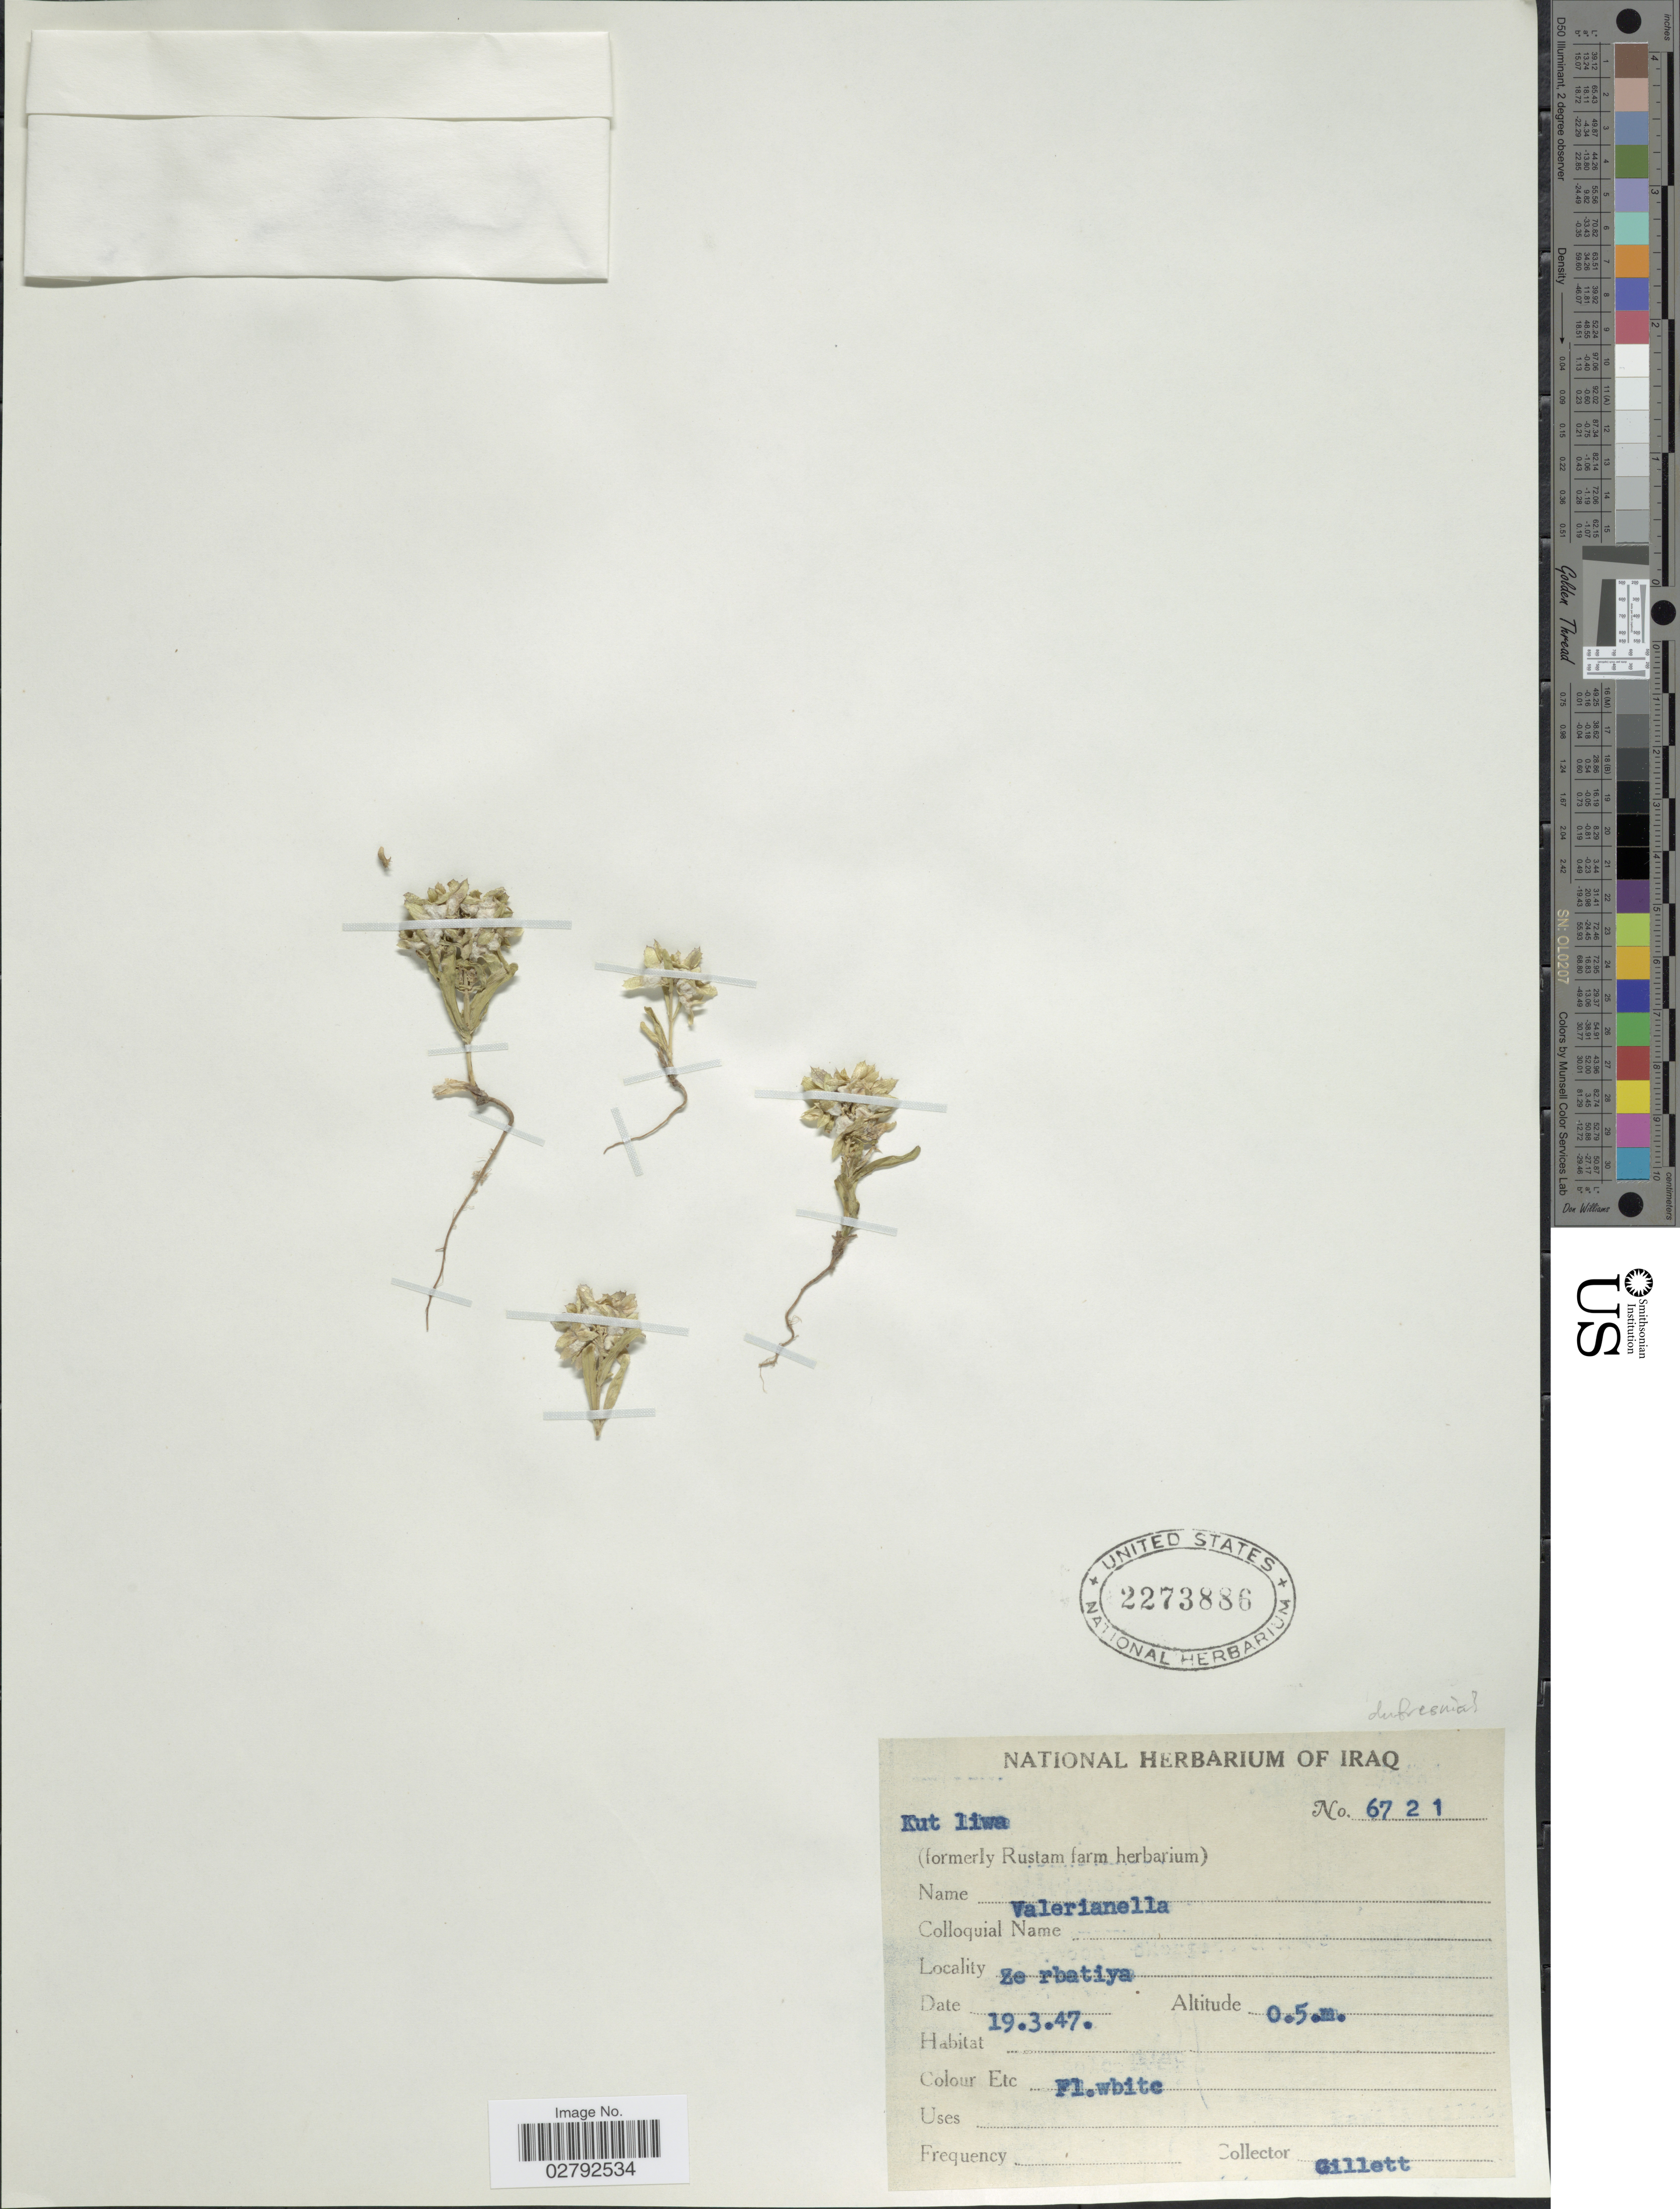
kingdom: Plantae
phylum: Tracheophyta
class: Magnoliopsida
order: Dipsacales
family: Caprifoliaceae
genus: Valerianella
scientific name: Valerianella dufresnia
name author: Bunge ex Boiss.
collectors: Gillett, --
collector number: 6721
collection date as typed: Transcribed d/m/y: 19/3/47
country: Iraq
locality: Ze rbatiya.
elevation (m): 0.5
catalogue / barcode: US 2273886